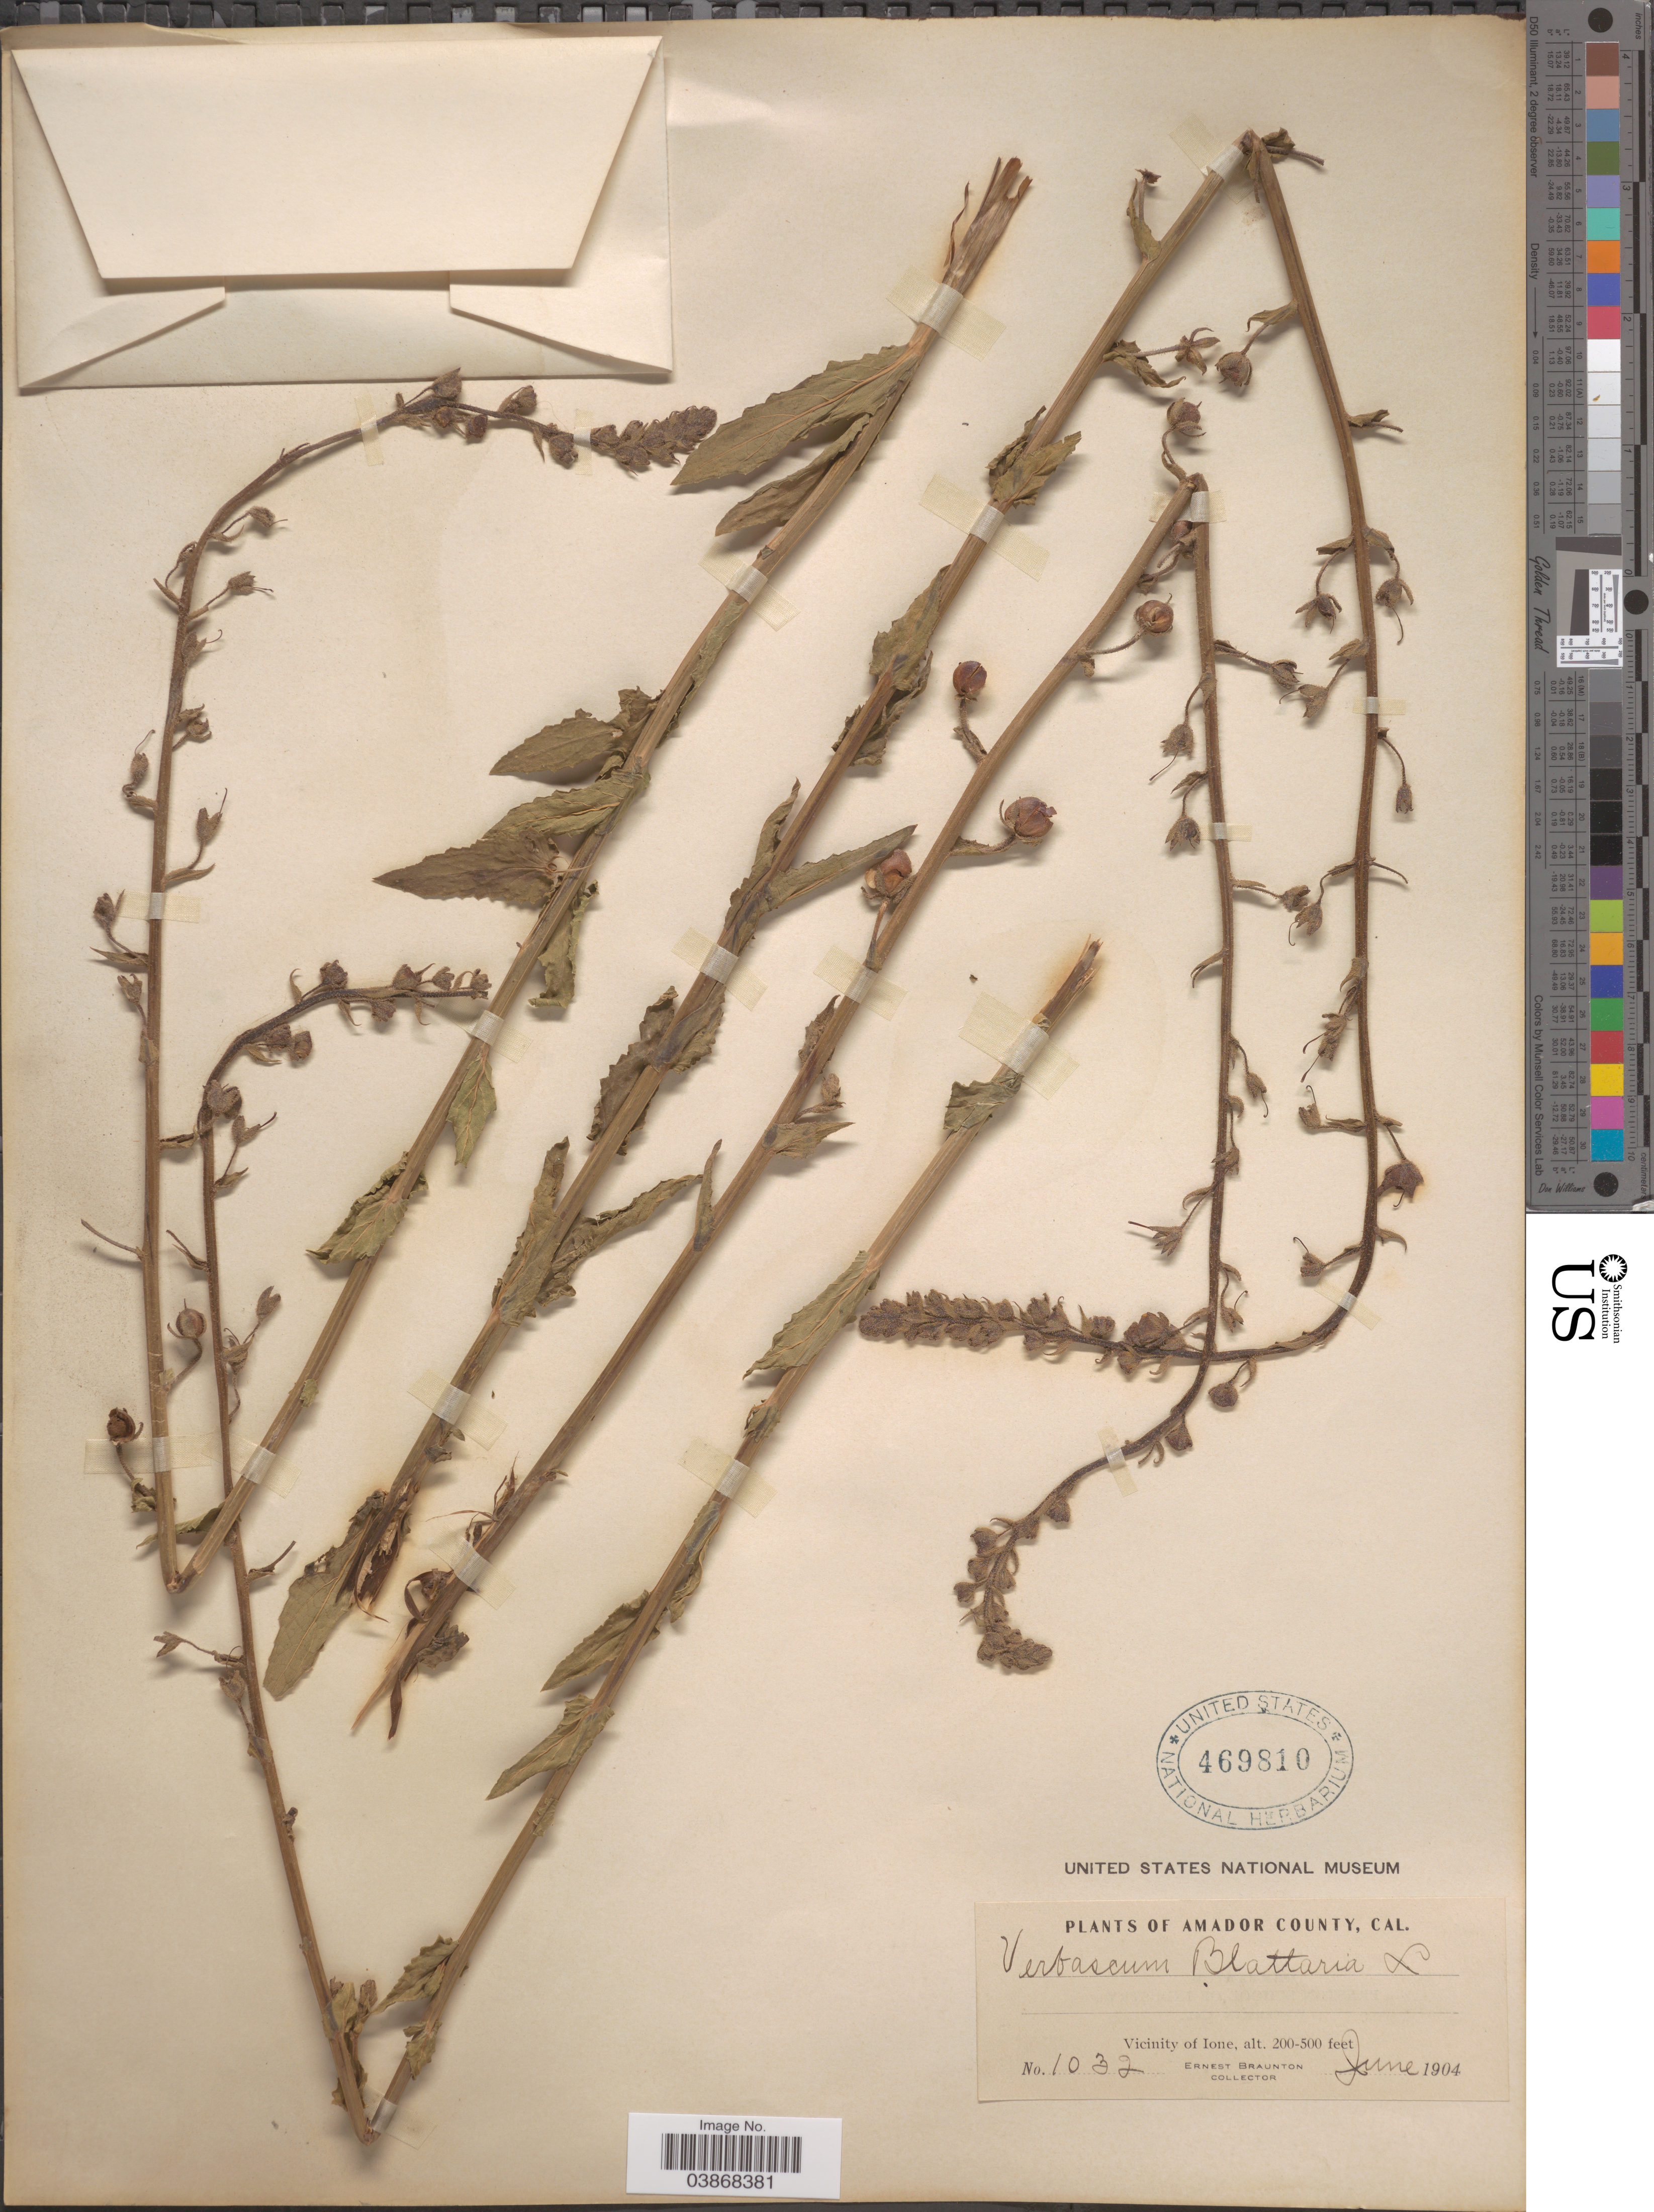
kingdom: Plantae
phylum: Tracheophyta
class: Magnoliopsida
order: Lamiales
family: Scrophulariaceae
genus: Verbascum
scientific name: Verbascum blattaria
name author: L.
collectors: E. Braunton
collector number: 1032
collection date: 1904-06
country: United States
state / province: California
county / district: Amador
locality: Amador County. Vicinity of Ione.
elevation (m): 61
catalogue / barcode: US 469810